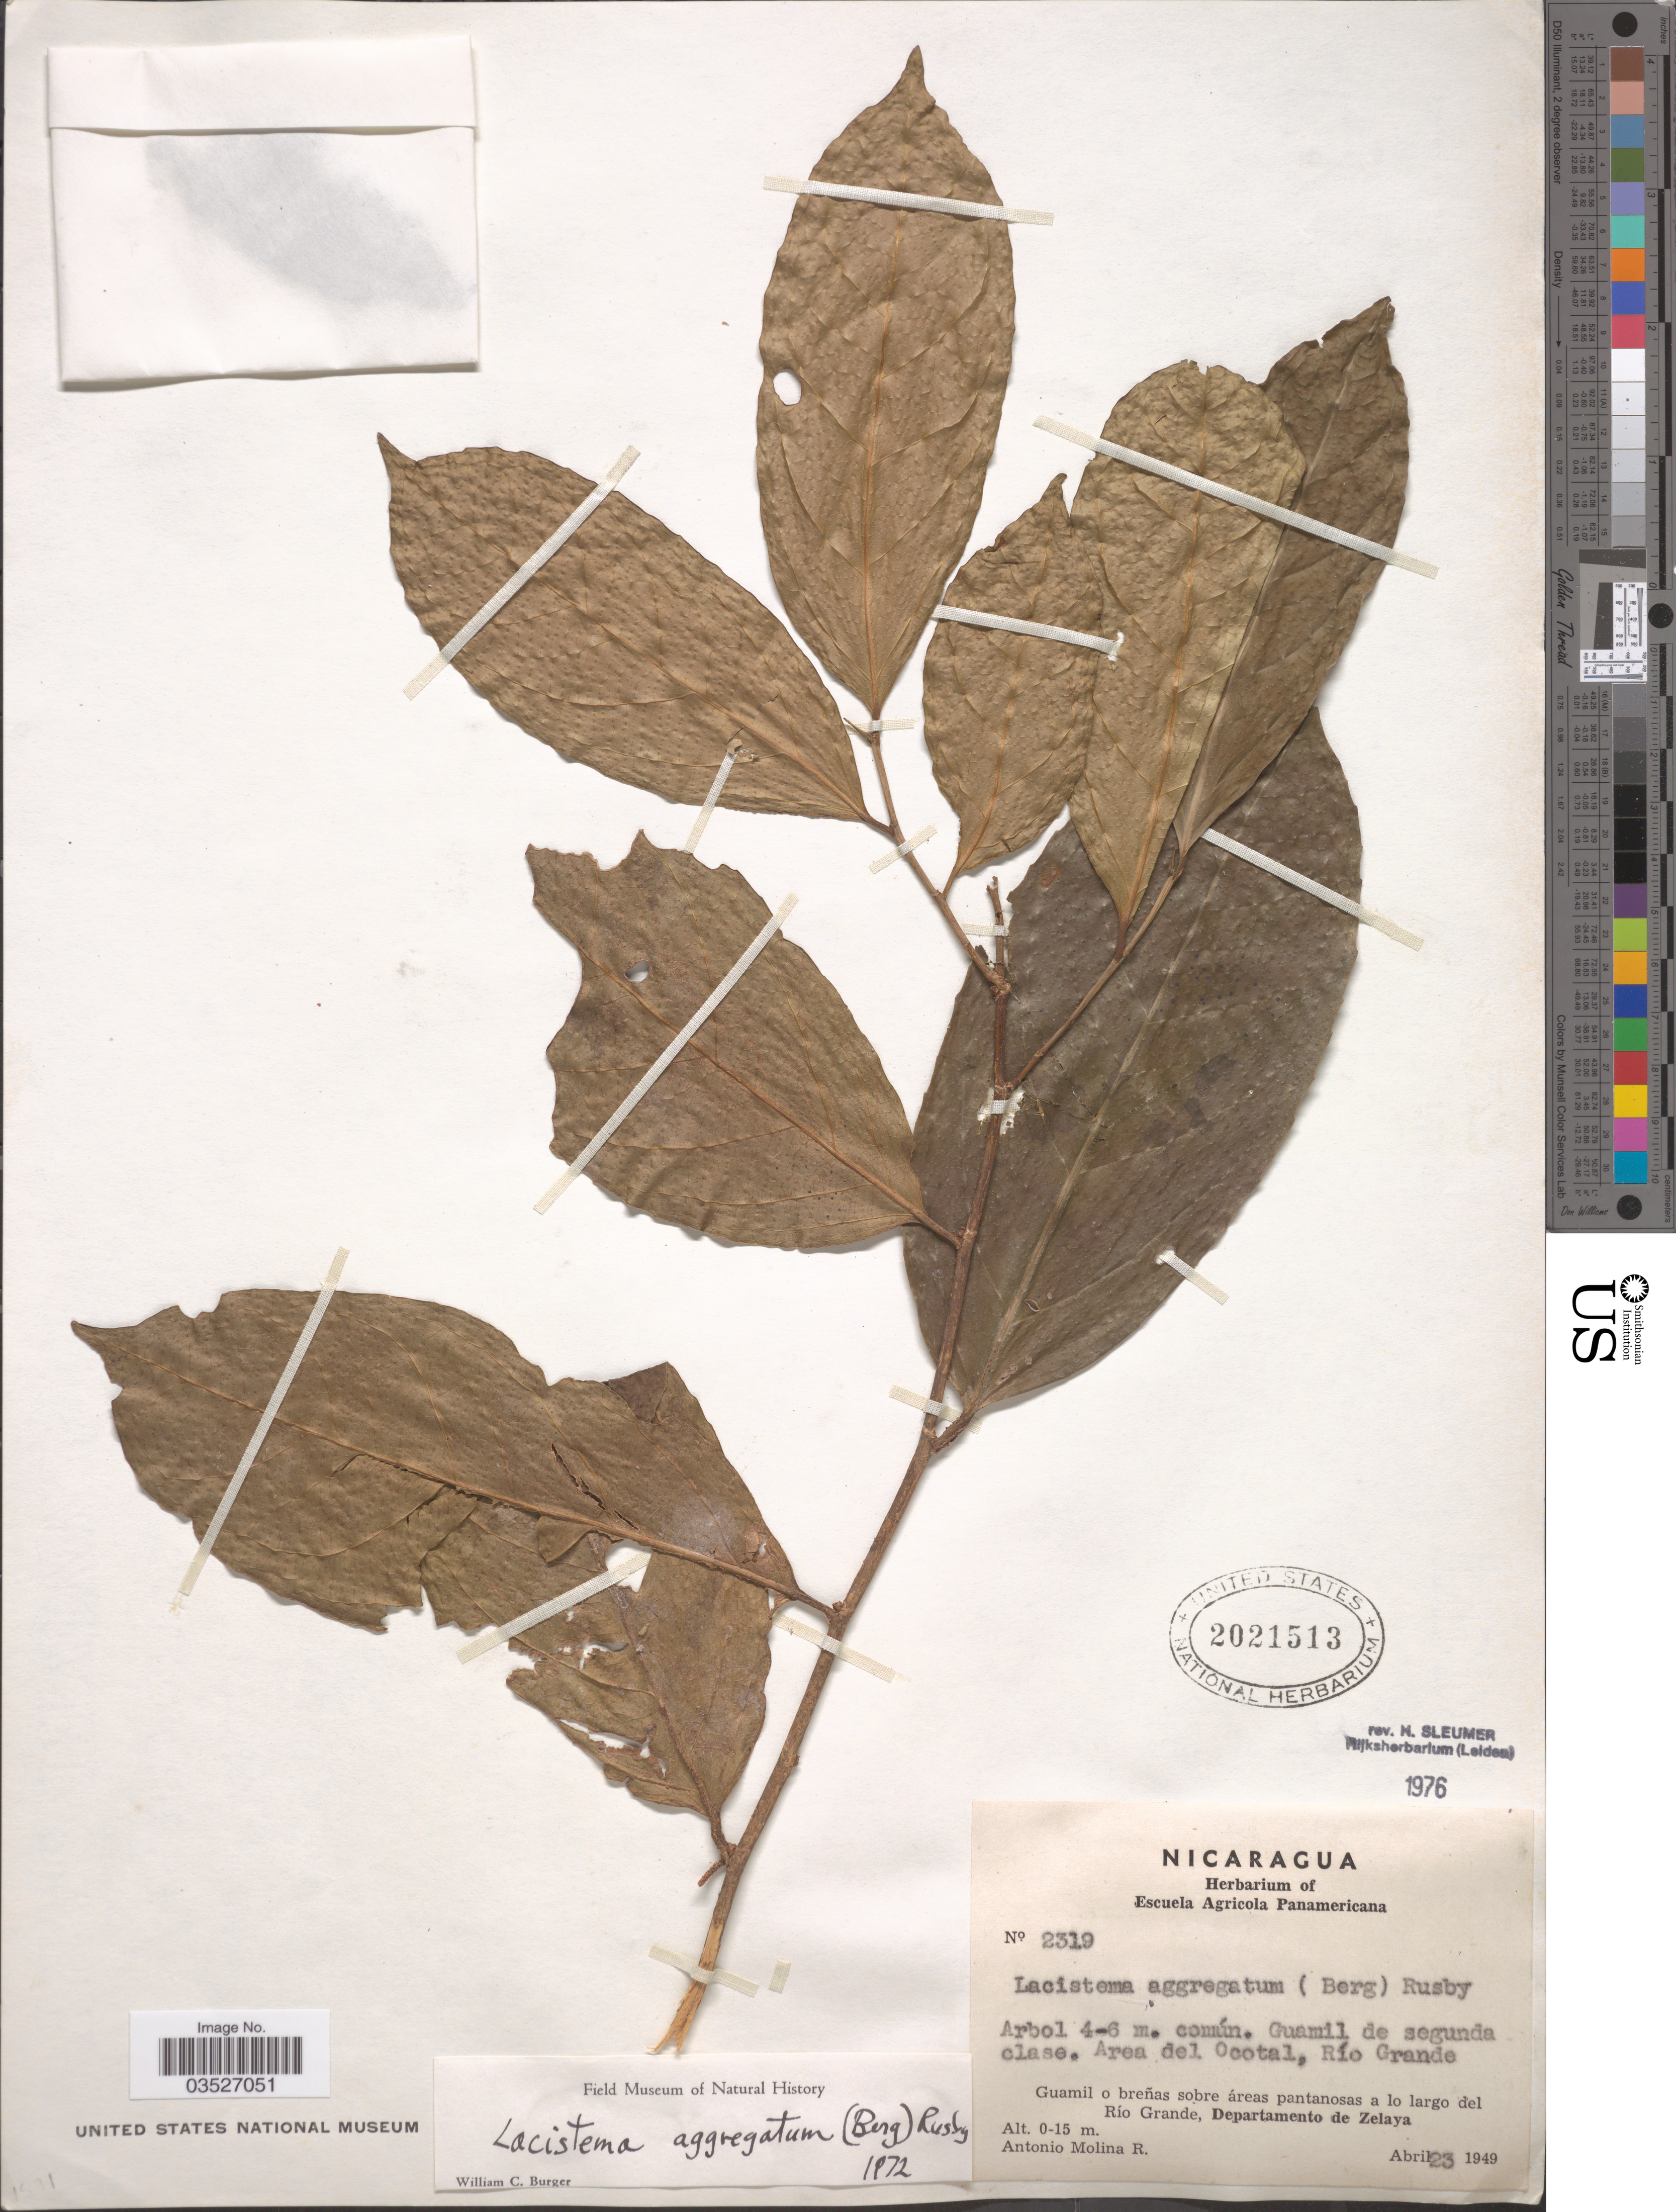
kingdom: Plantae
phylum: Tracheophyta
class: Magnoliopsida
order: Malpighiales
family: Lacistemataceae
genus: Lacistema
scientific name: Lacistema aggregatum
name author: (P.J. Bergius) Rusby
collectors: A. Molina R.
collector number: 2319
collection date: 1949-04-23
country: Nicaragua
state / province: Atlántico Sur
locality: Guamil de segunda clase. Area del Ocotal, Río Grande. Guamil o breñas sobre áreas pantanosas a lo largo del Río Grande, Departamento de Zelaya.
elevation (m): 0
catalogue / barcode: US 2021513